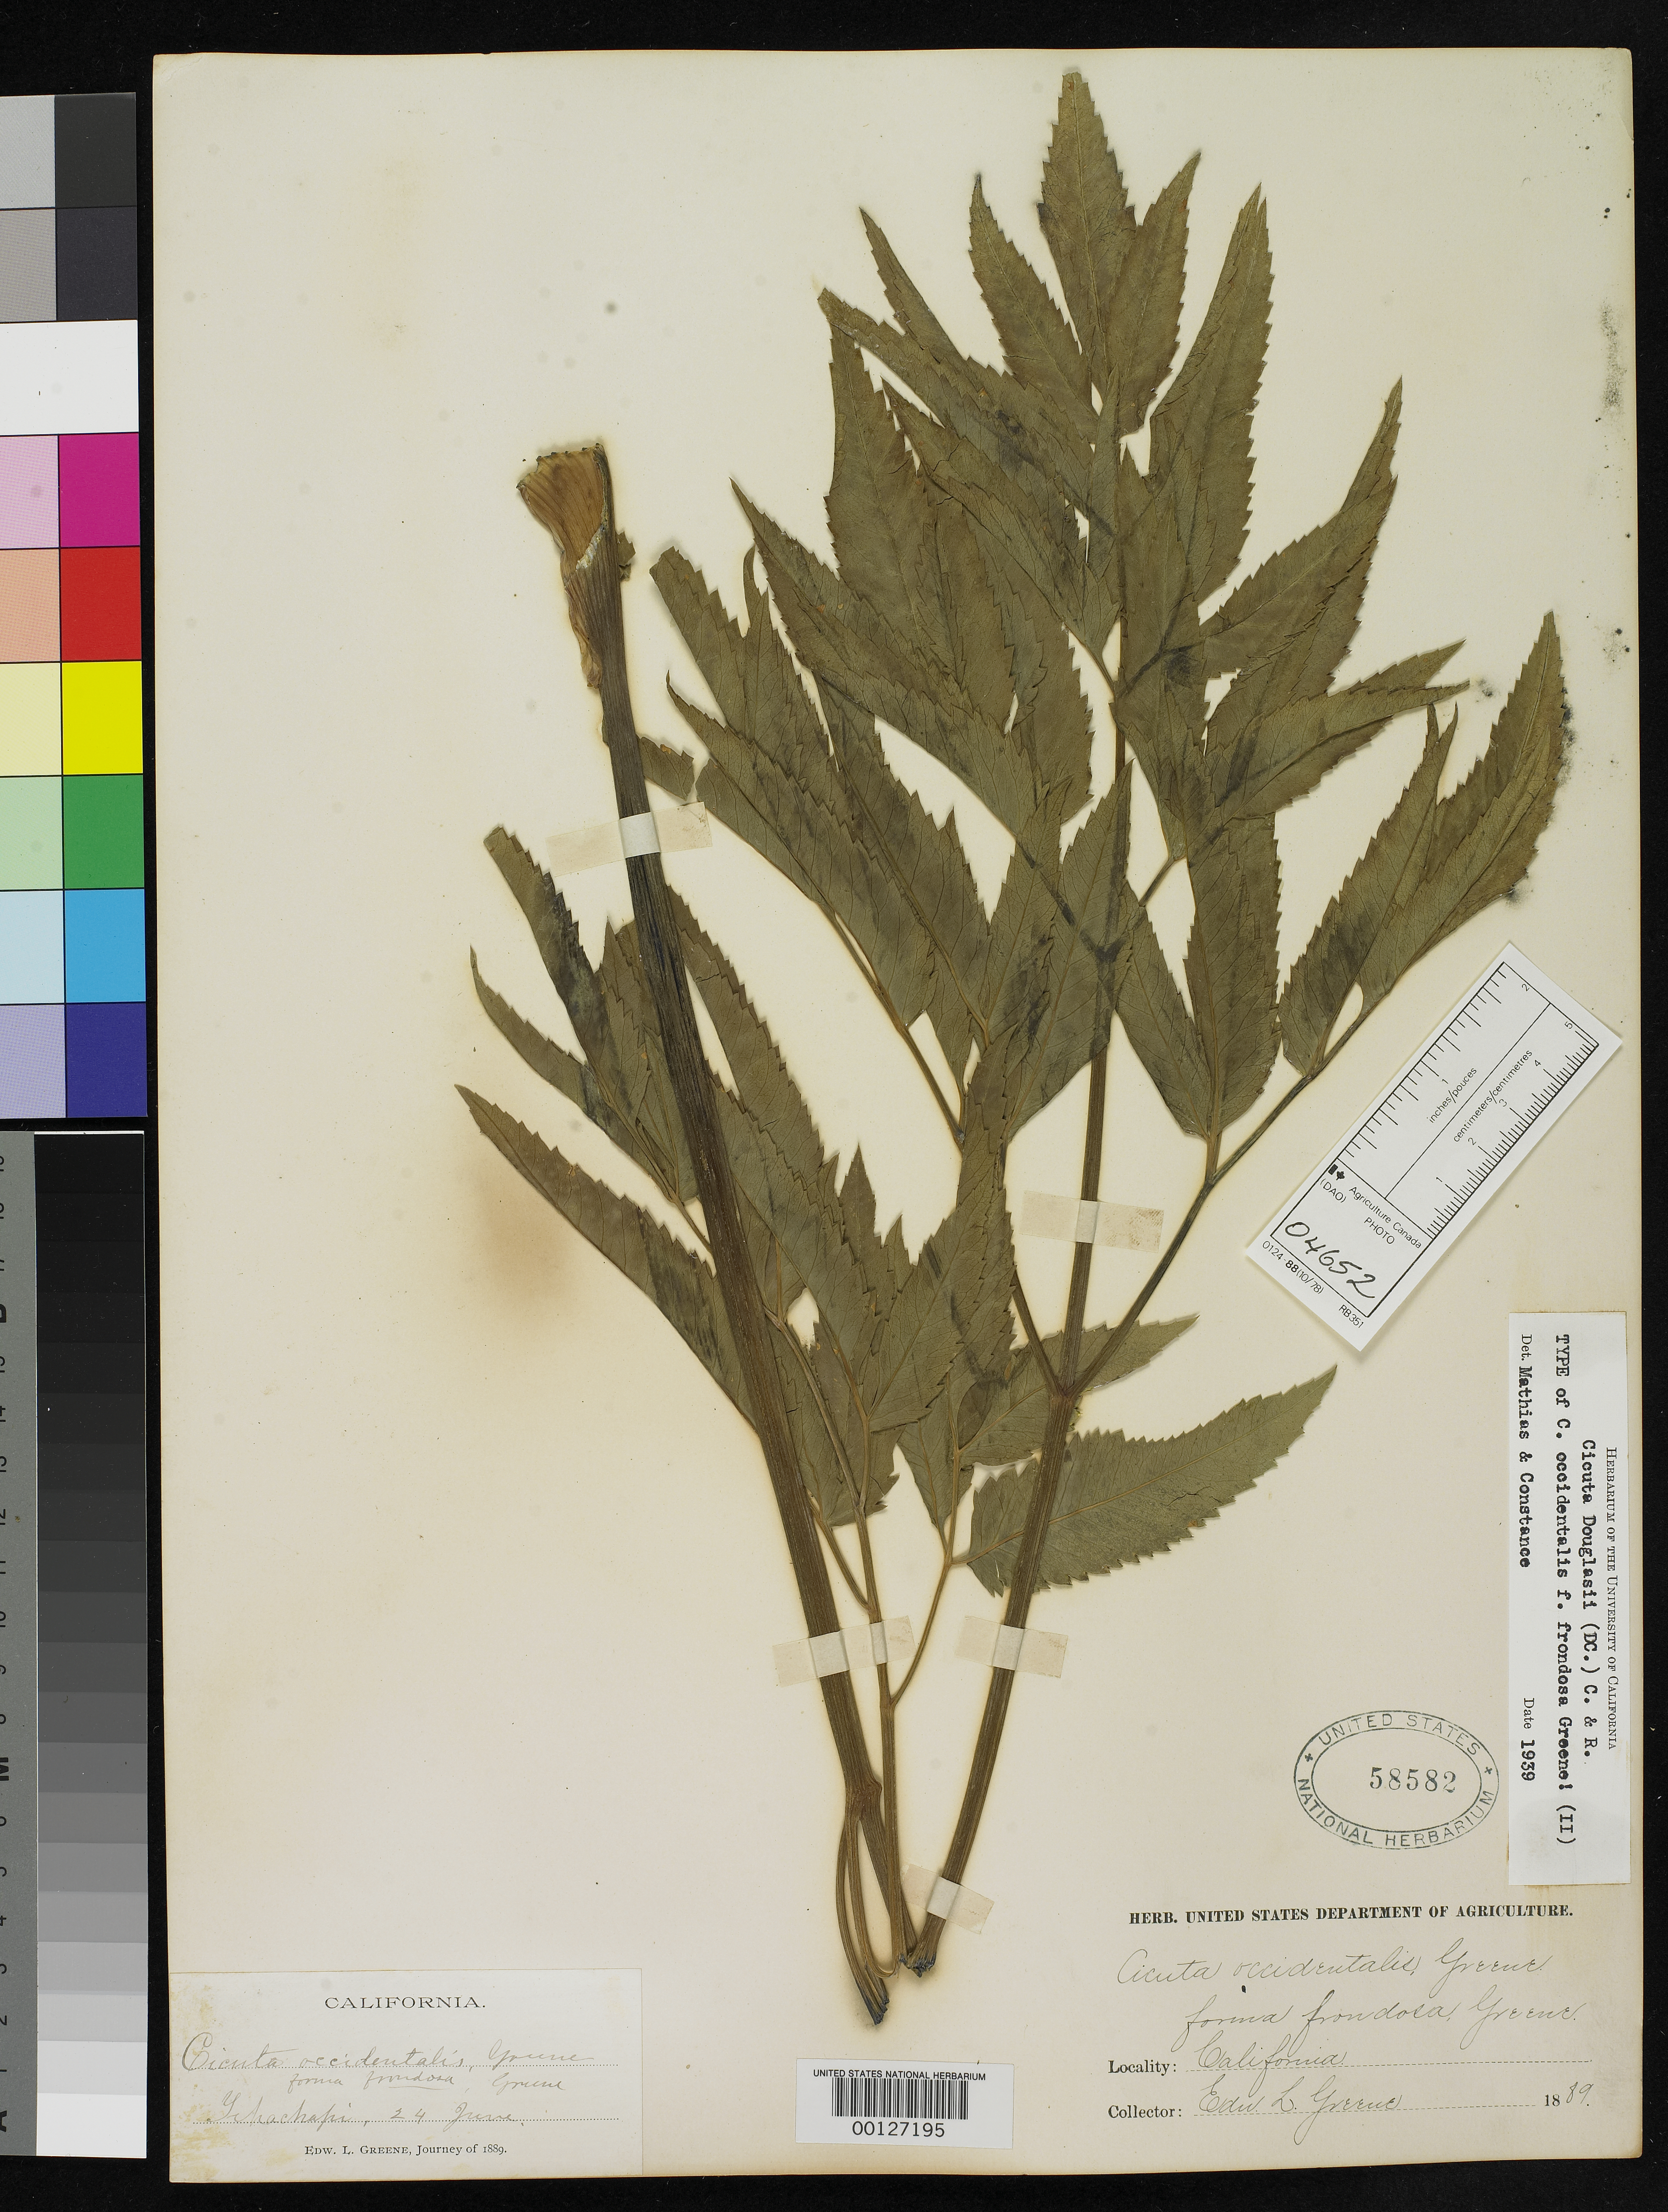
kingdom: Plantae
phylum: Tracheophyta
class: Magnoliopsida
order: Apiales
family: Apiaceae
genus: Cicuta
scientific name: Cicuta occidentalis f. frondosa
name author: Greene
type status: Isotype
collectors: E. L. Greene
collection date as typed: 24 Jun 1889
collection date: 1889-06-24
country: United States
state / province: California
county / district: Kern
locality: Tepachapi.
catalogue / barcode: US 58582